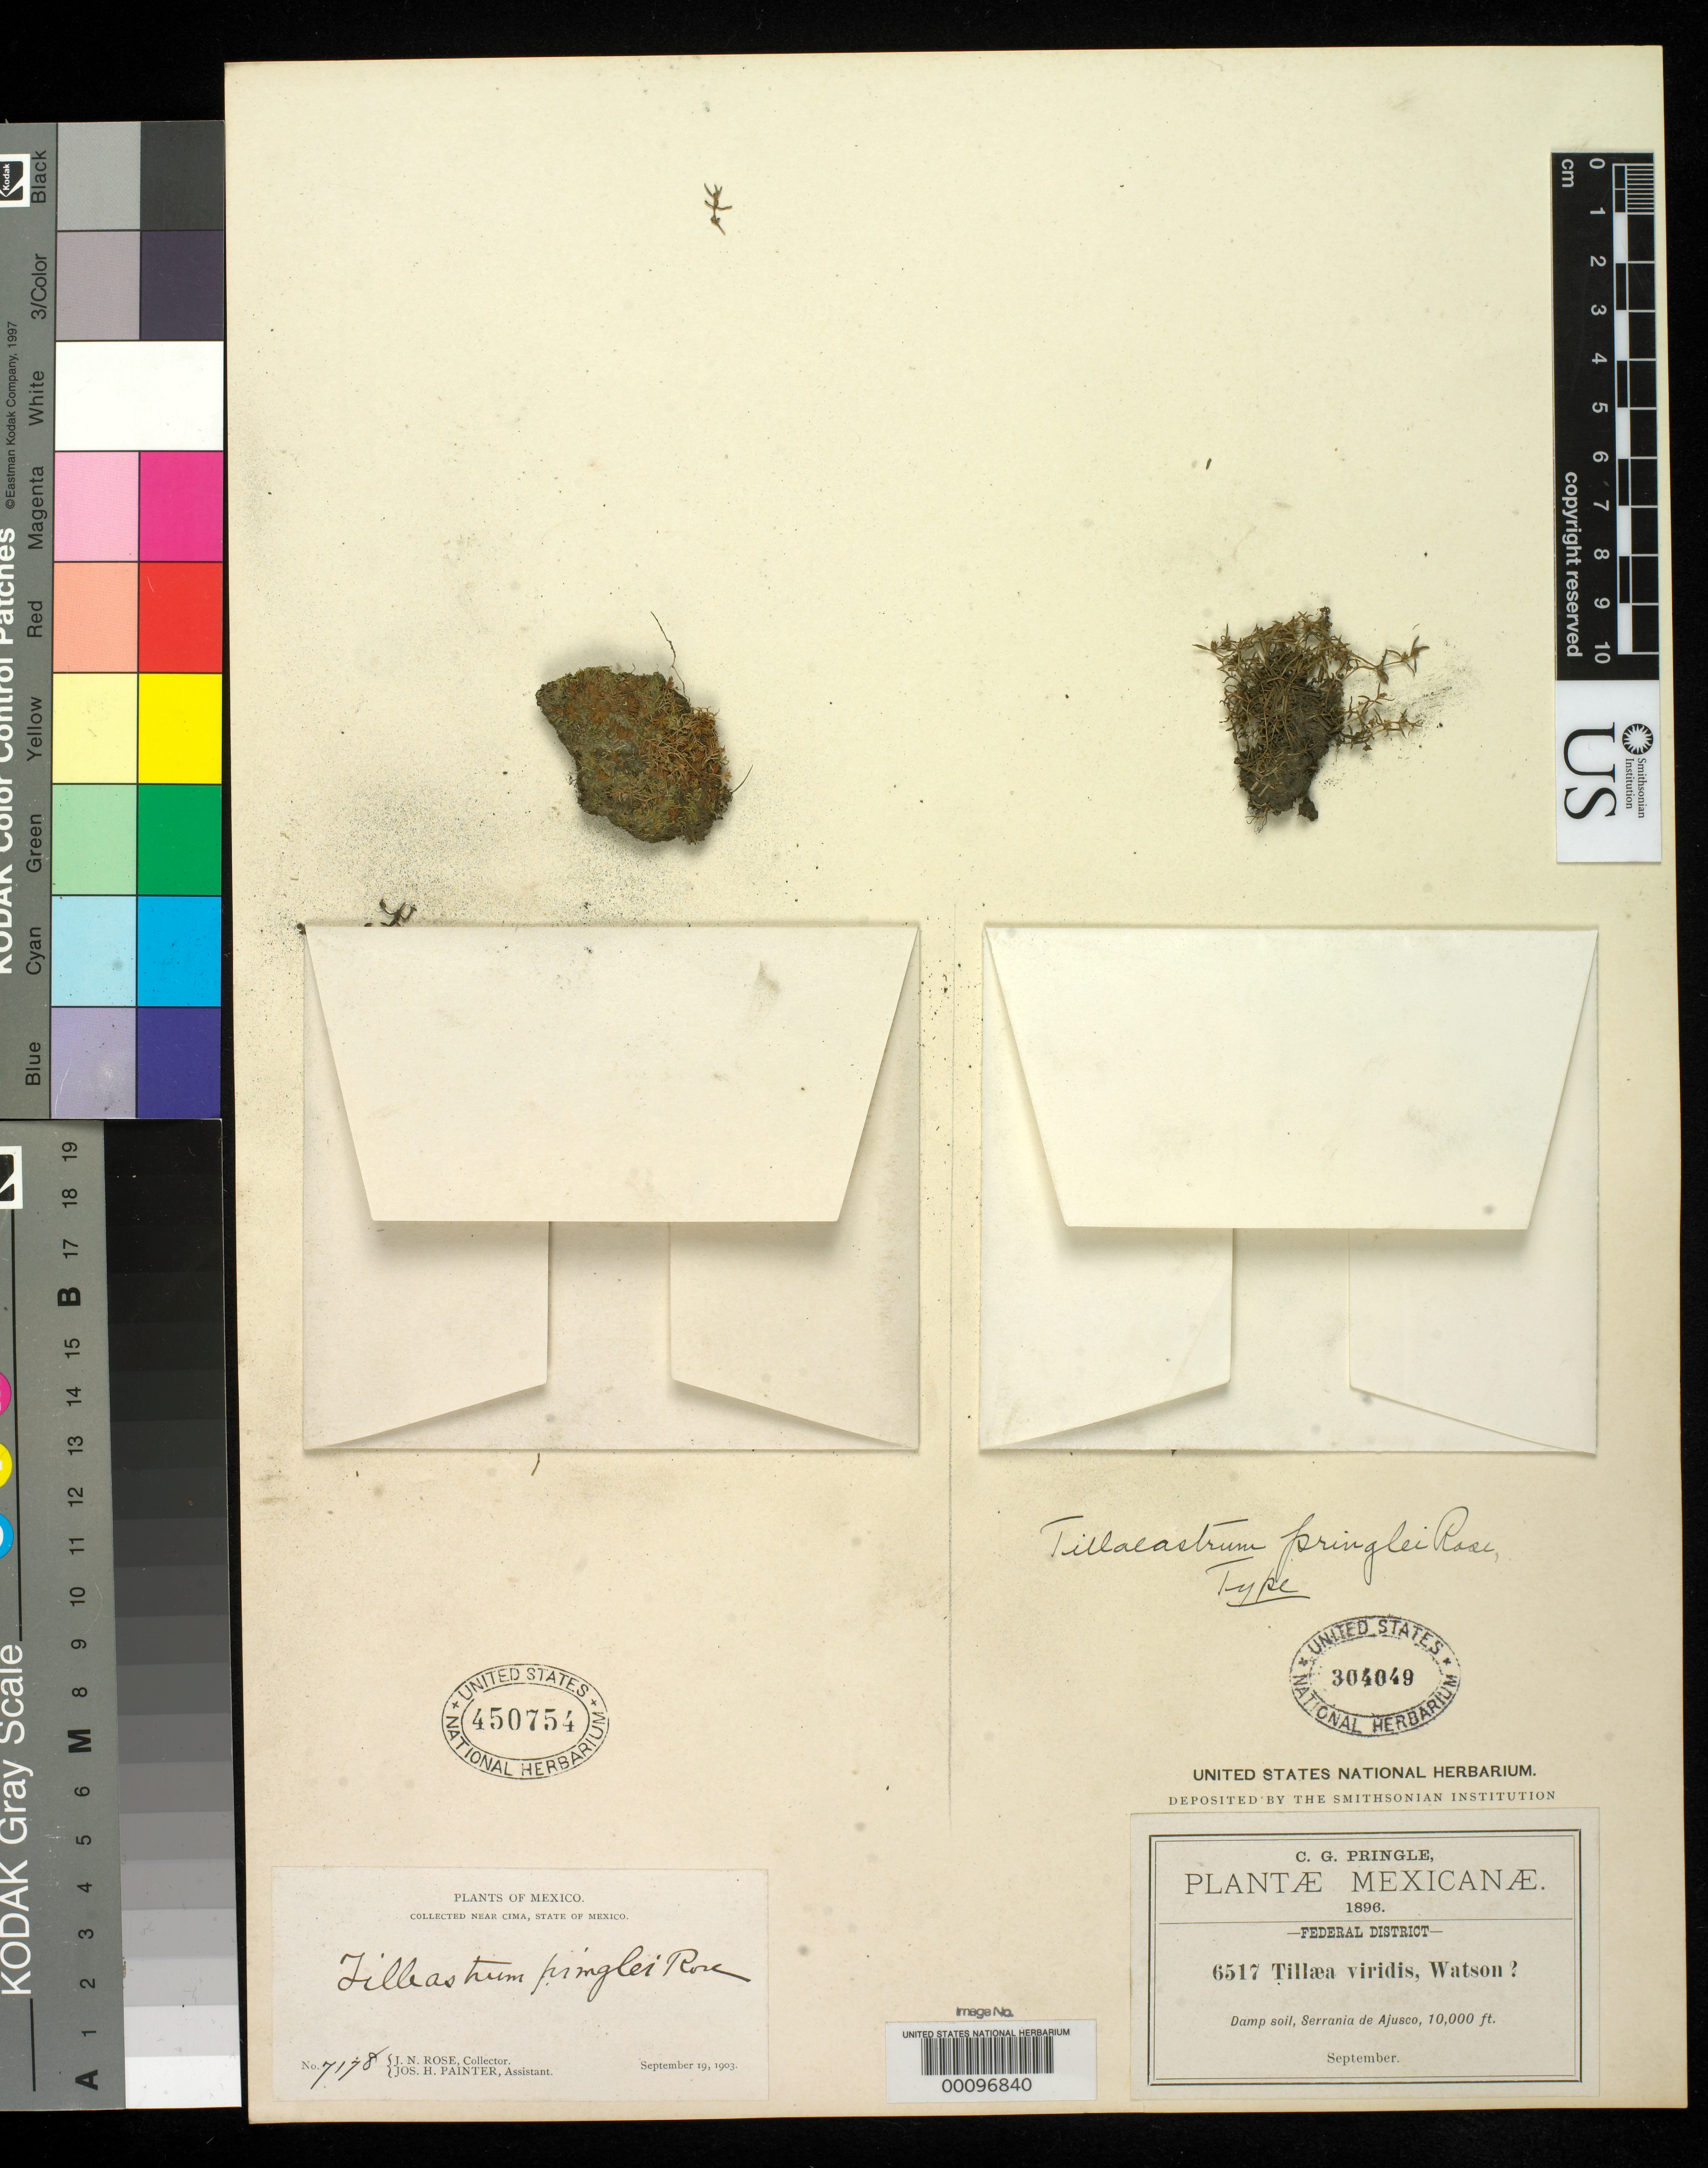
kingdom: Plantae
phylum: Tracheophyta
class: Magnoliopsida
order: Saxifragales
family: Crassulaceae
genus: Tillaeastrum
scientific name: Tillaeastrum pringlei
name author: Rose in Britton & Rose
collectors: J. N. Rose & J. H. Painter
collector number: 7178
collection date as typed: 19 Sep 1903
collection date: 1903-09-19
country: Mexico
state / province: México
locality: Near Cima, State of Mexico.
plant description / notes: Non-type specimen, mounted on sheet with Pringle 6517, holotype of Tillaeastrum pringlei Rose and filed under that name in the Type Herbarium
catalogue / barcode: US 450754-2